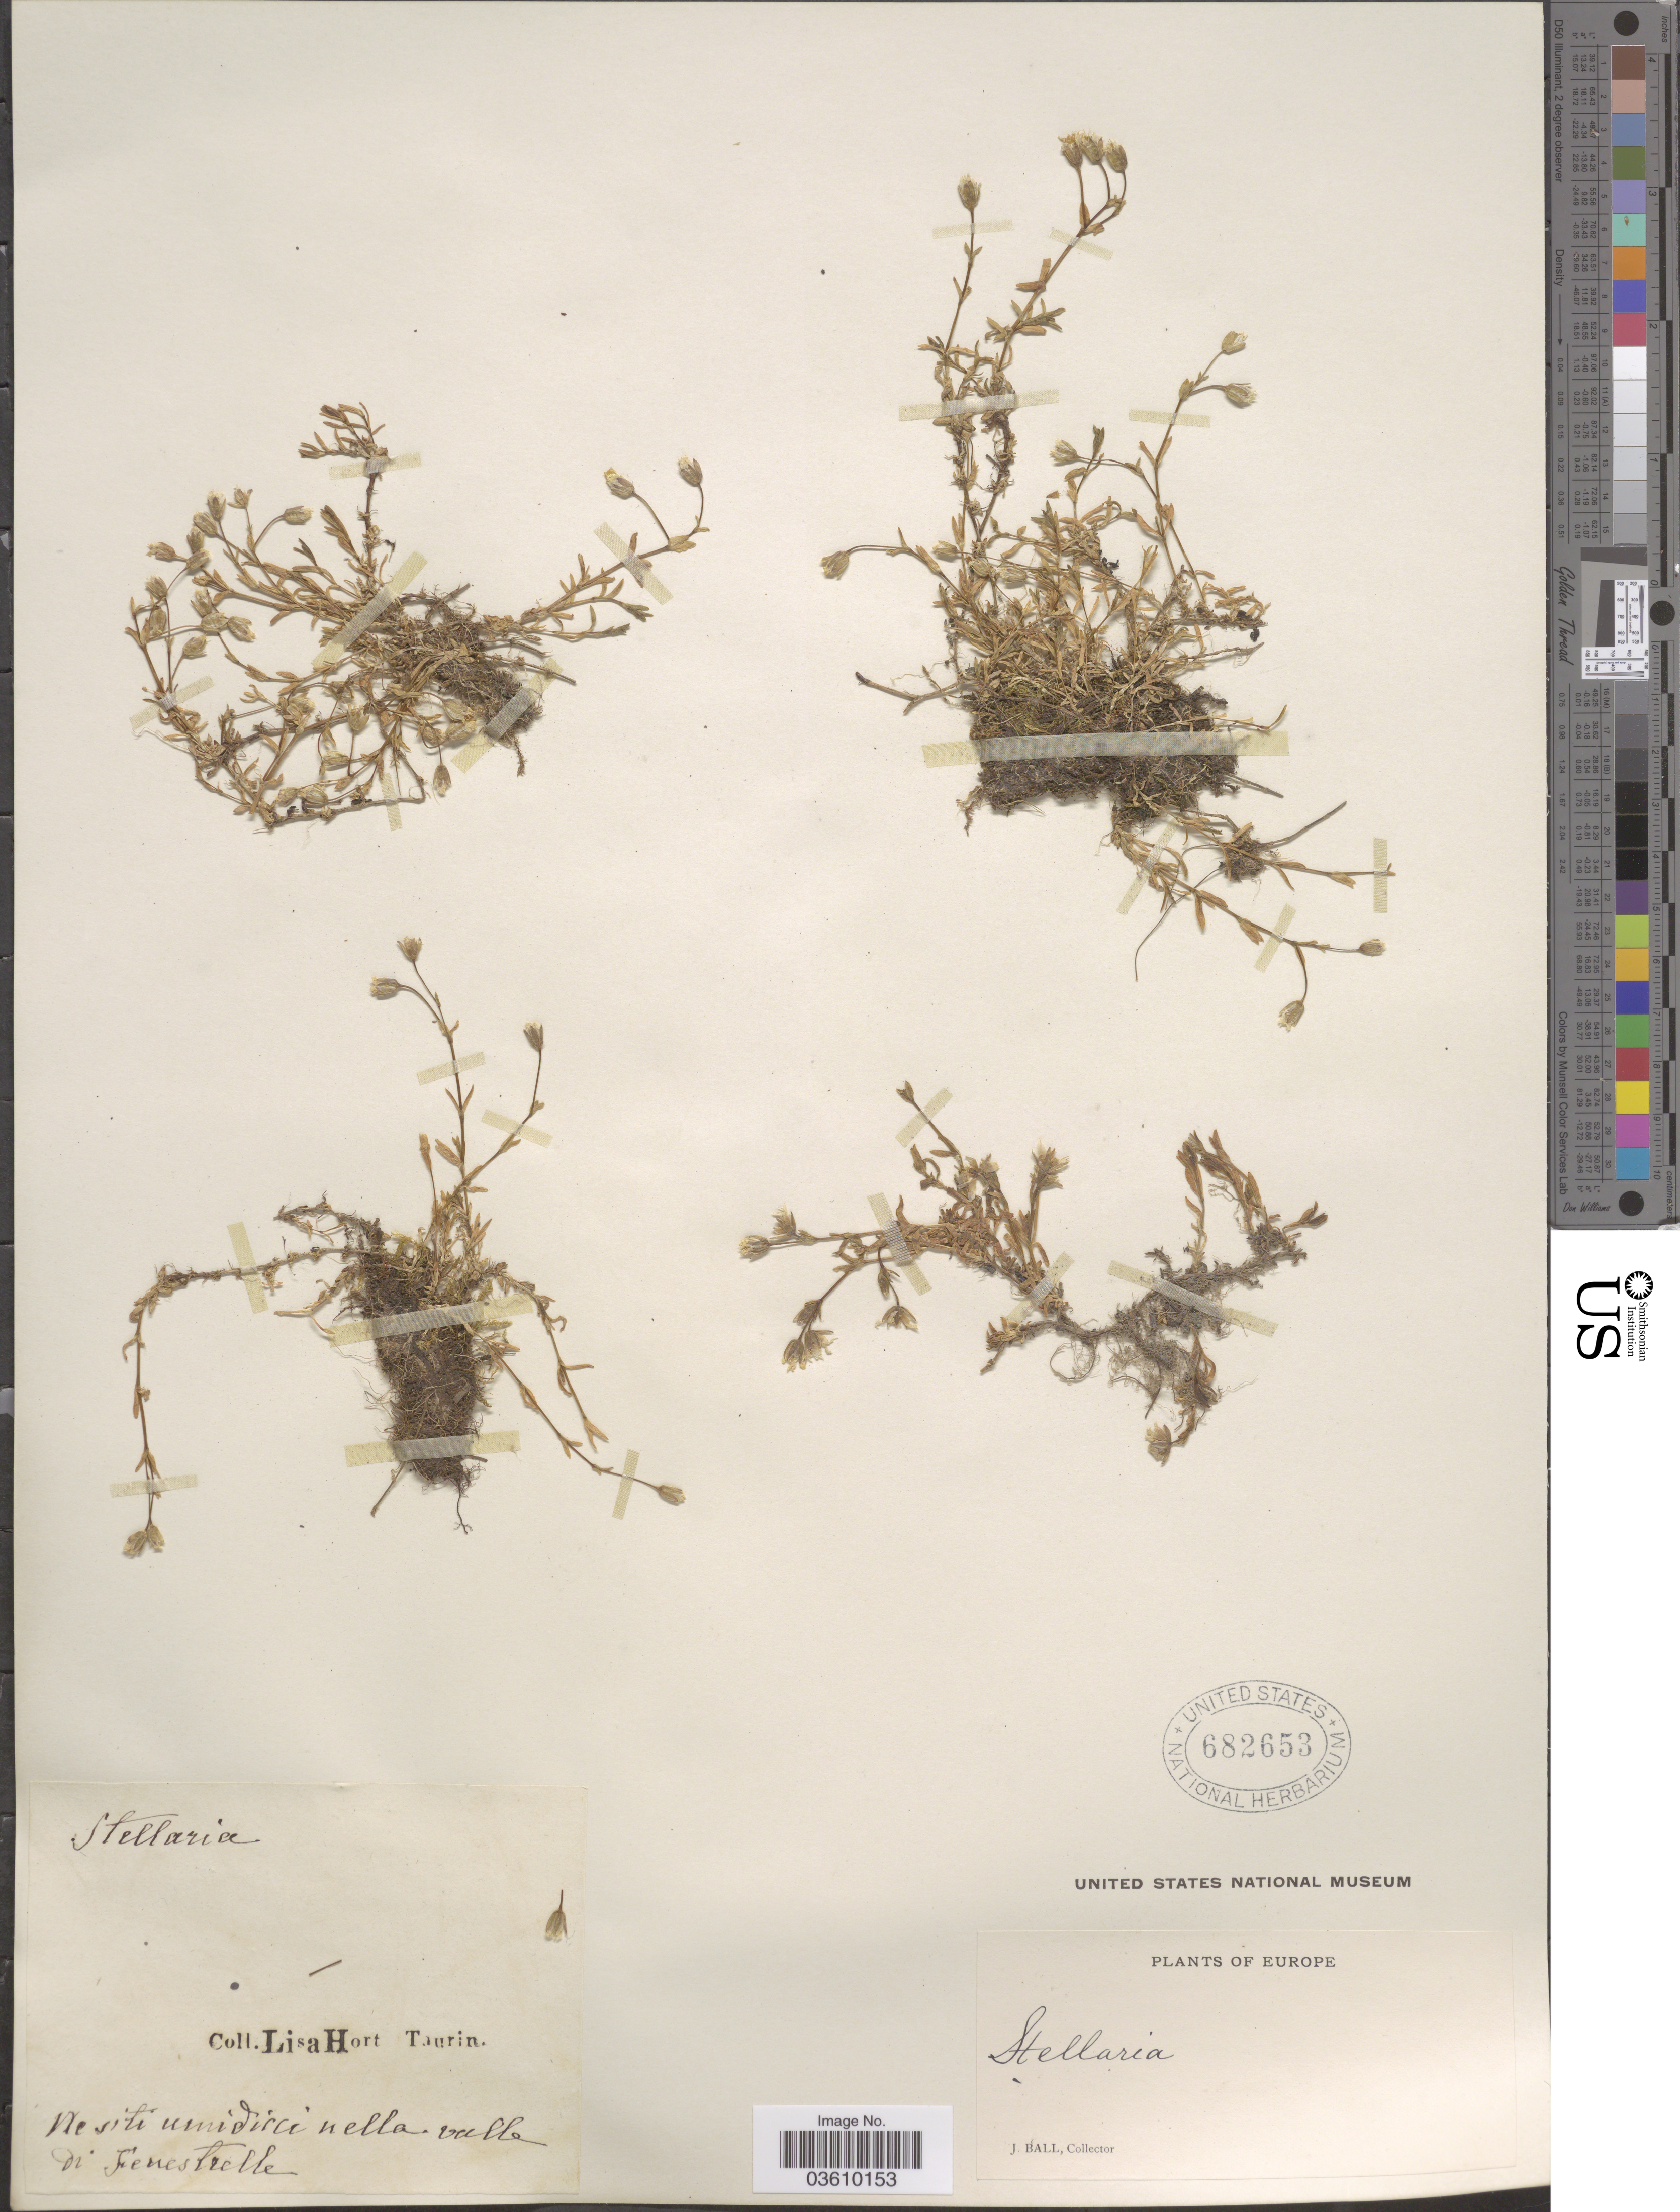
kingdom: Plantae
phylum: Tracheophyta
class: Magnoliopsida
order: Caryophyllales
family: Caryophyllaceae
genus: Stellaria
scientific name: Stellaria sp.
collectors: J. Ball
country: Italy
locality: siti umidicci nella valle di Fenestrelle. Europe.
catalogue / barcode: US 682653